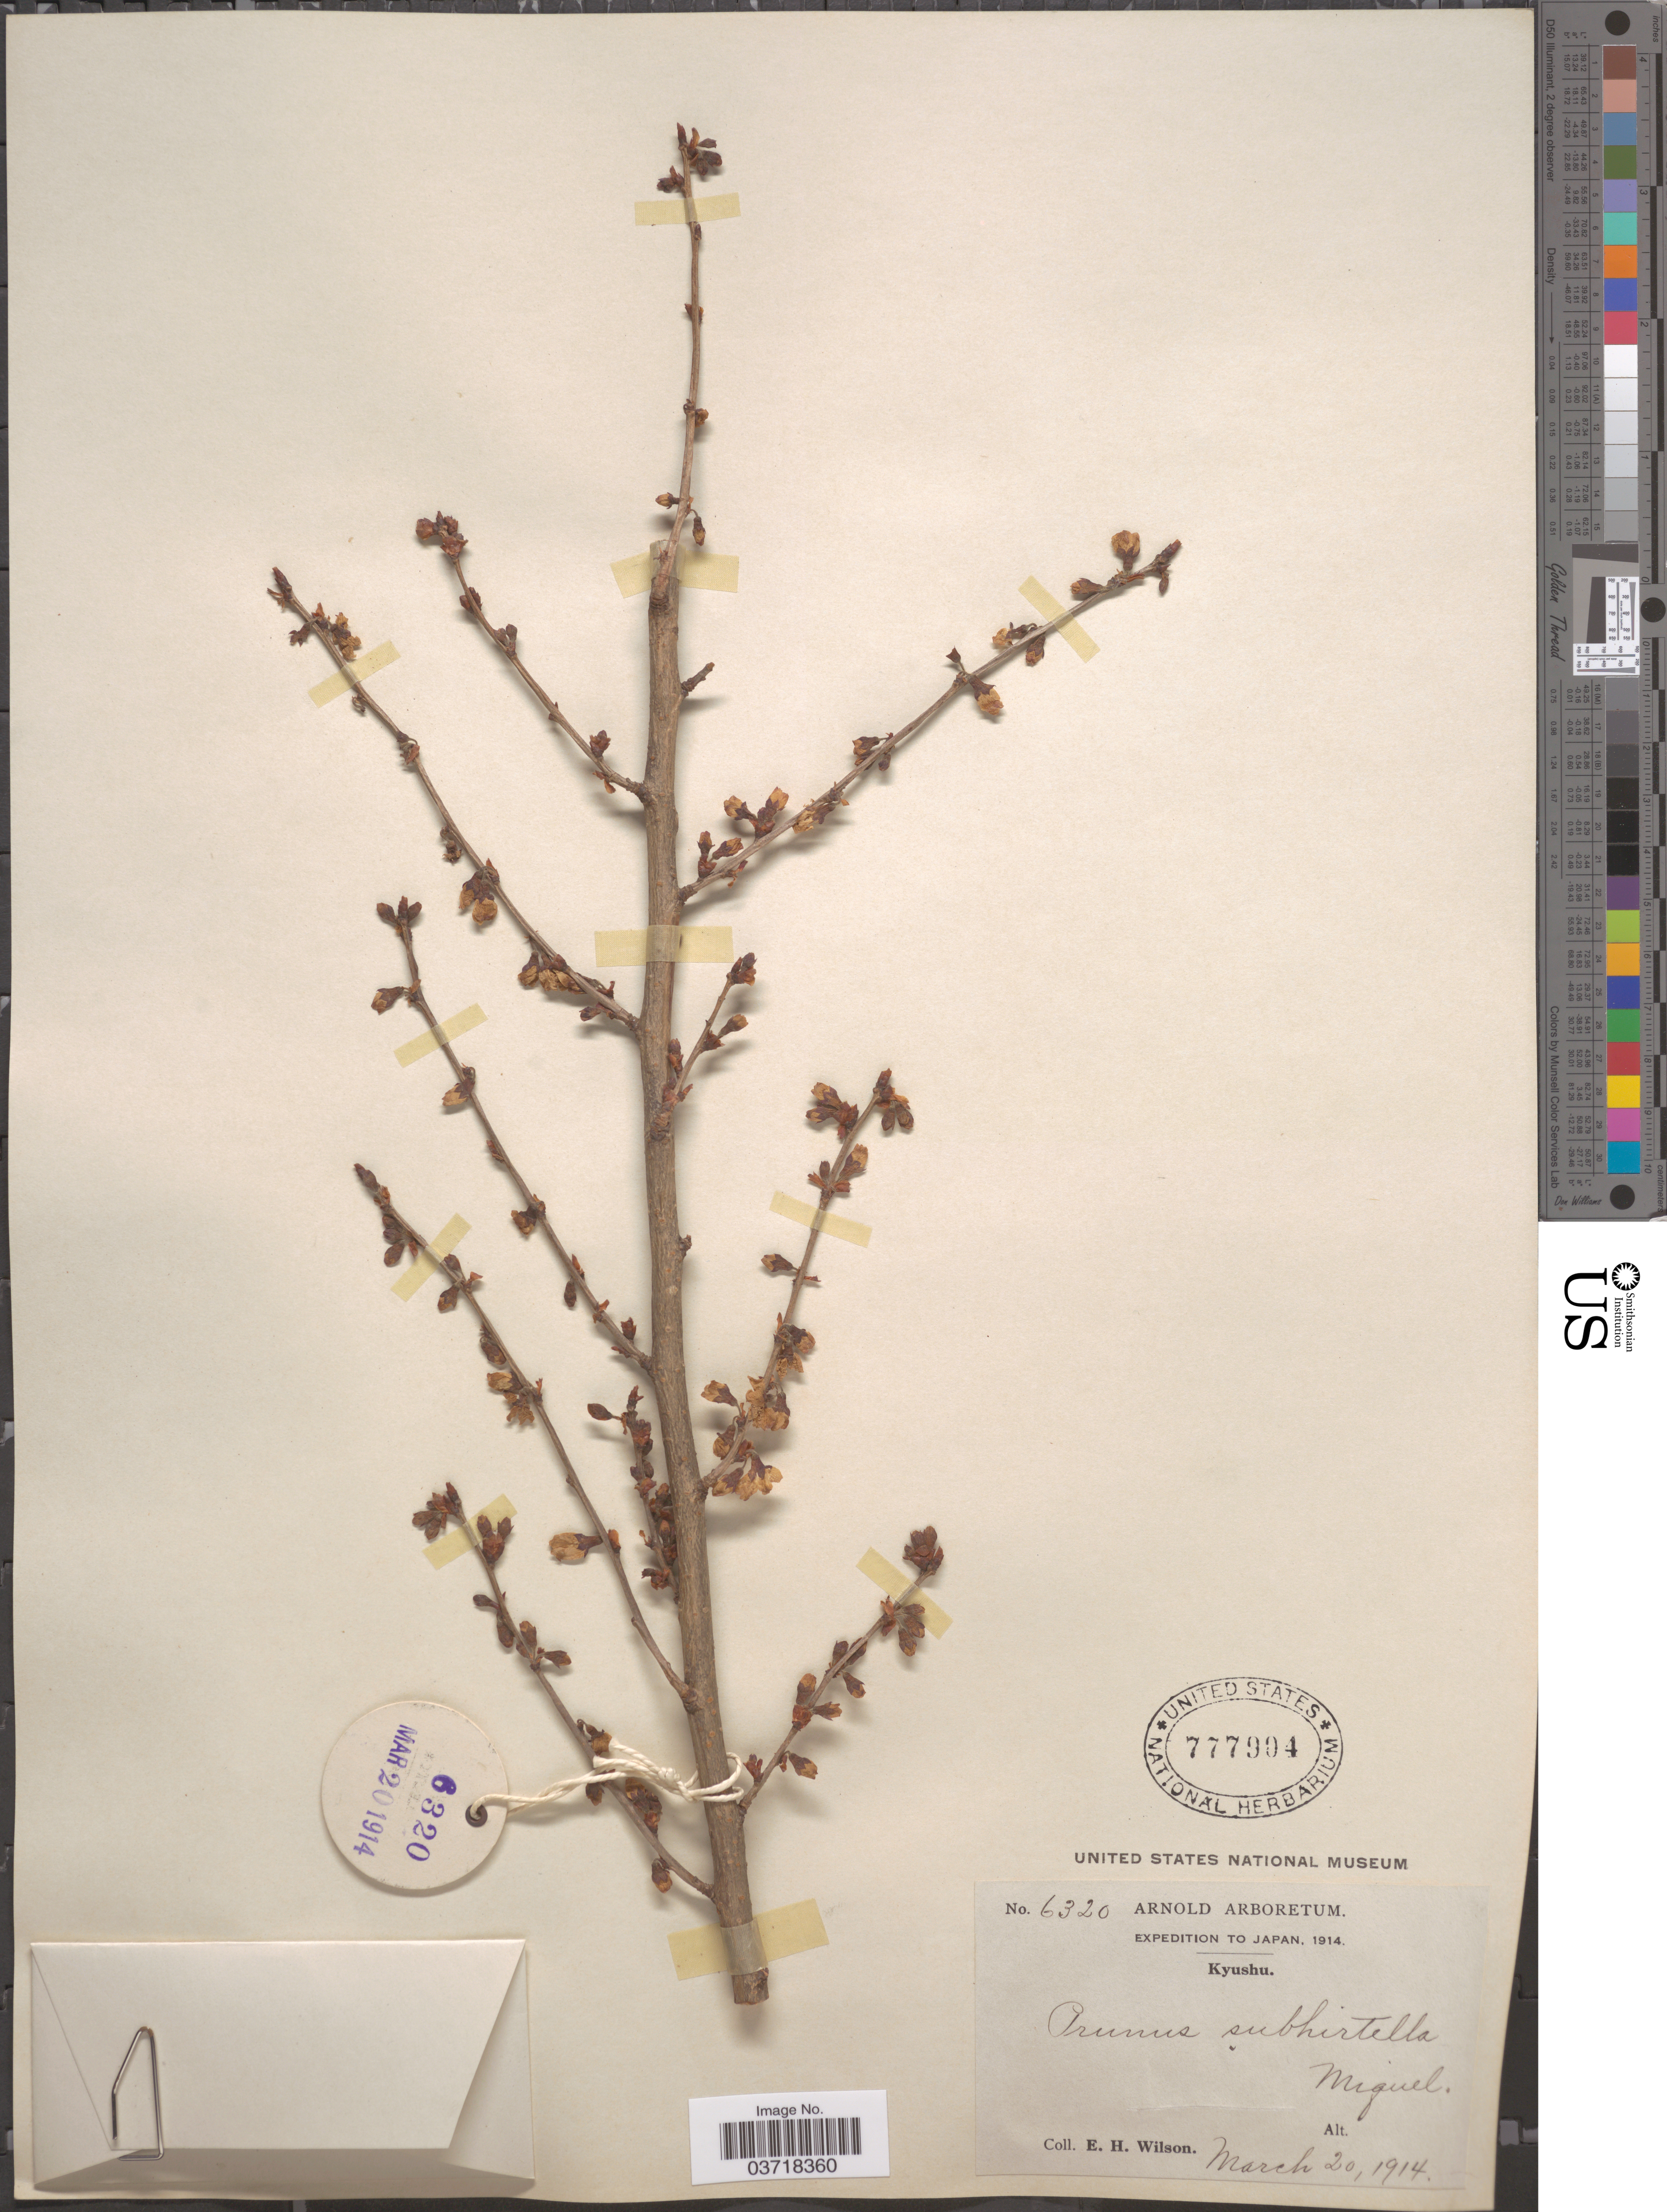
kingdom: Plantae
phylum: Tracheophyta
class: Magnoliopsida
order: Rosales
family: Rosaceae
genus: Prunus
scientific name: Prunus subhirtella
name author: Miq.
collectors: E. Wilson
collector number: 6320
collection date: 1914-03-20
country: Japan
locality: Kyushu.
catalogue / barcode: US 777904